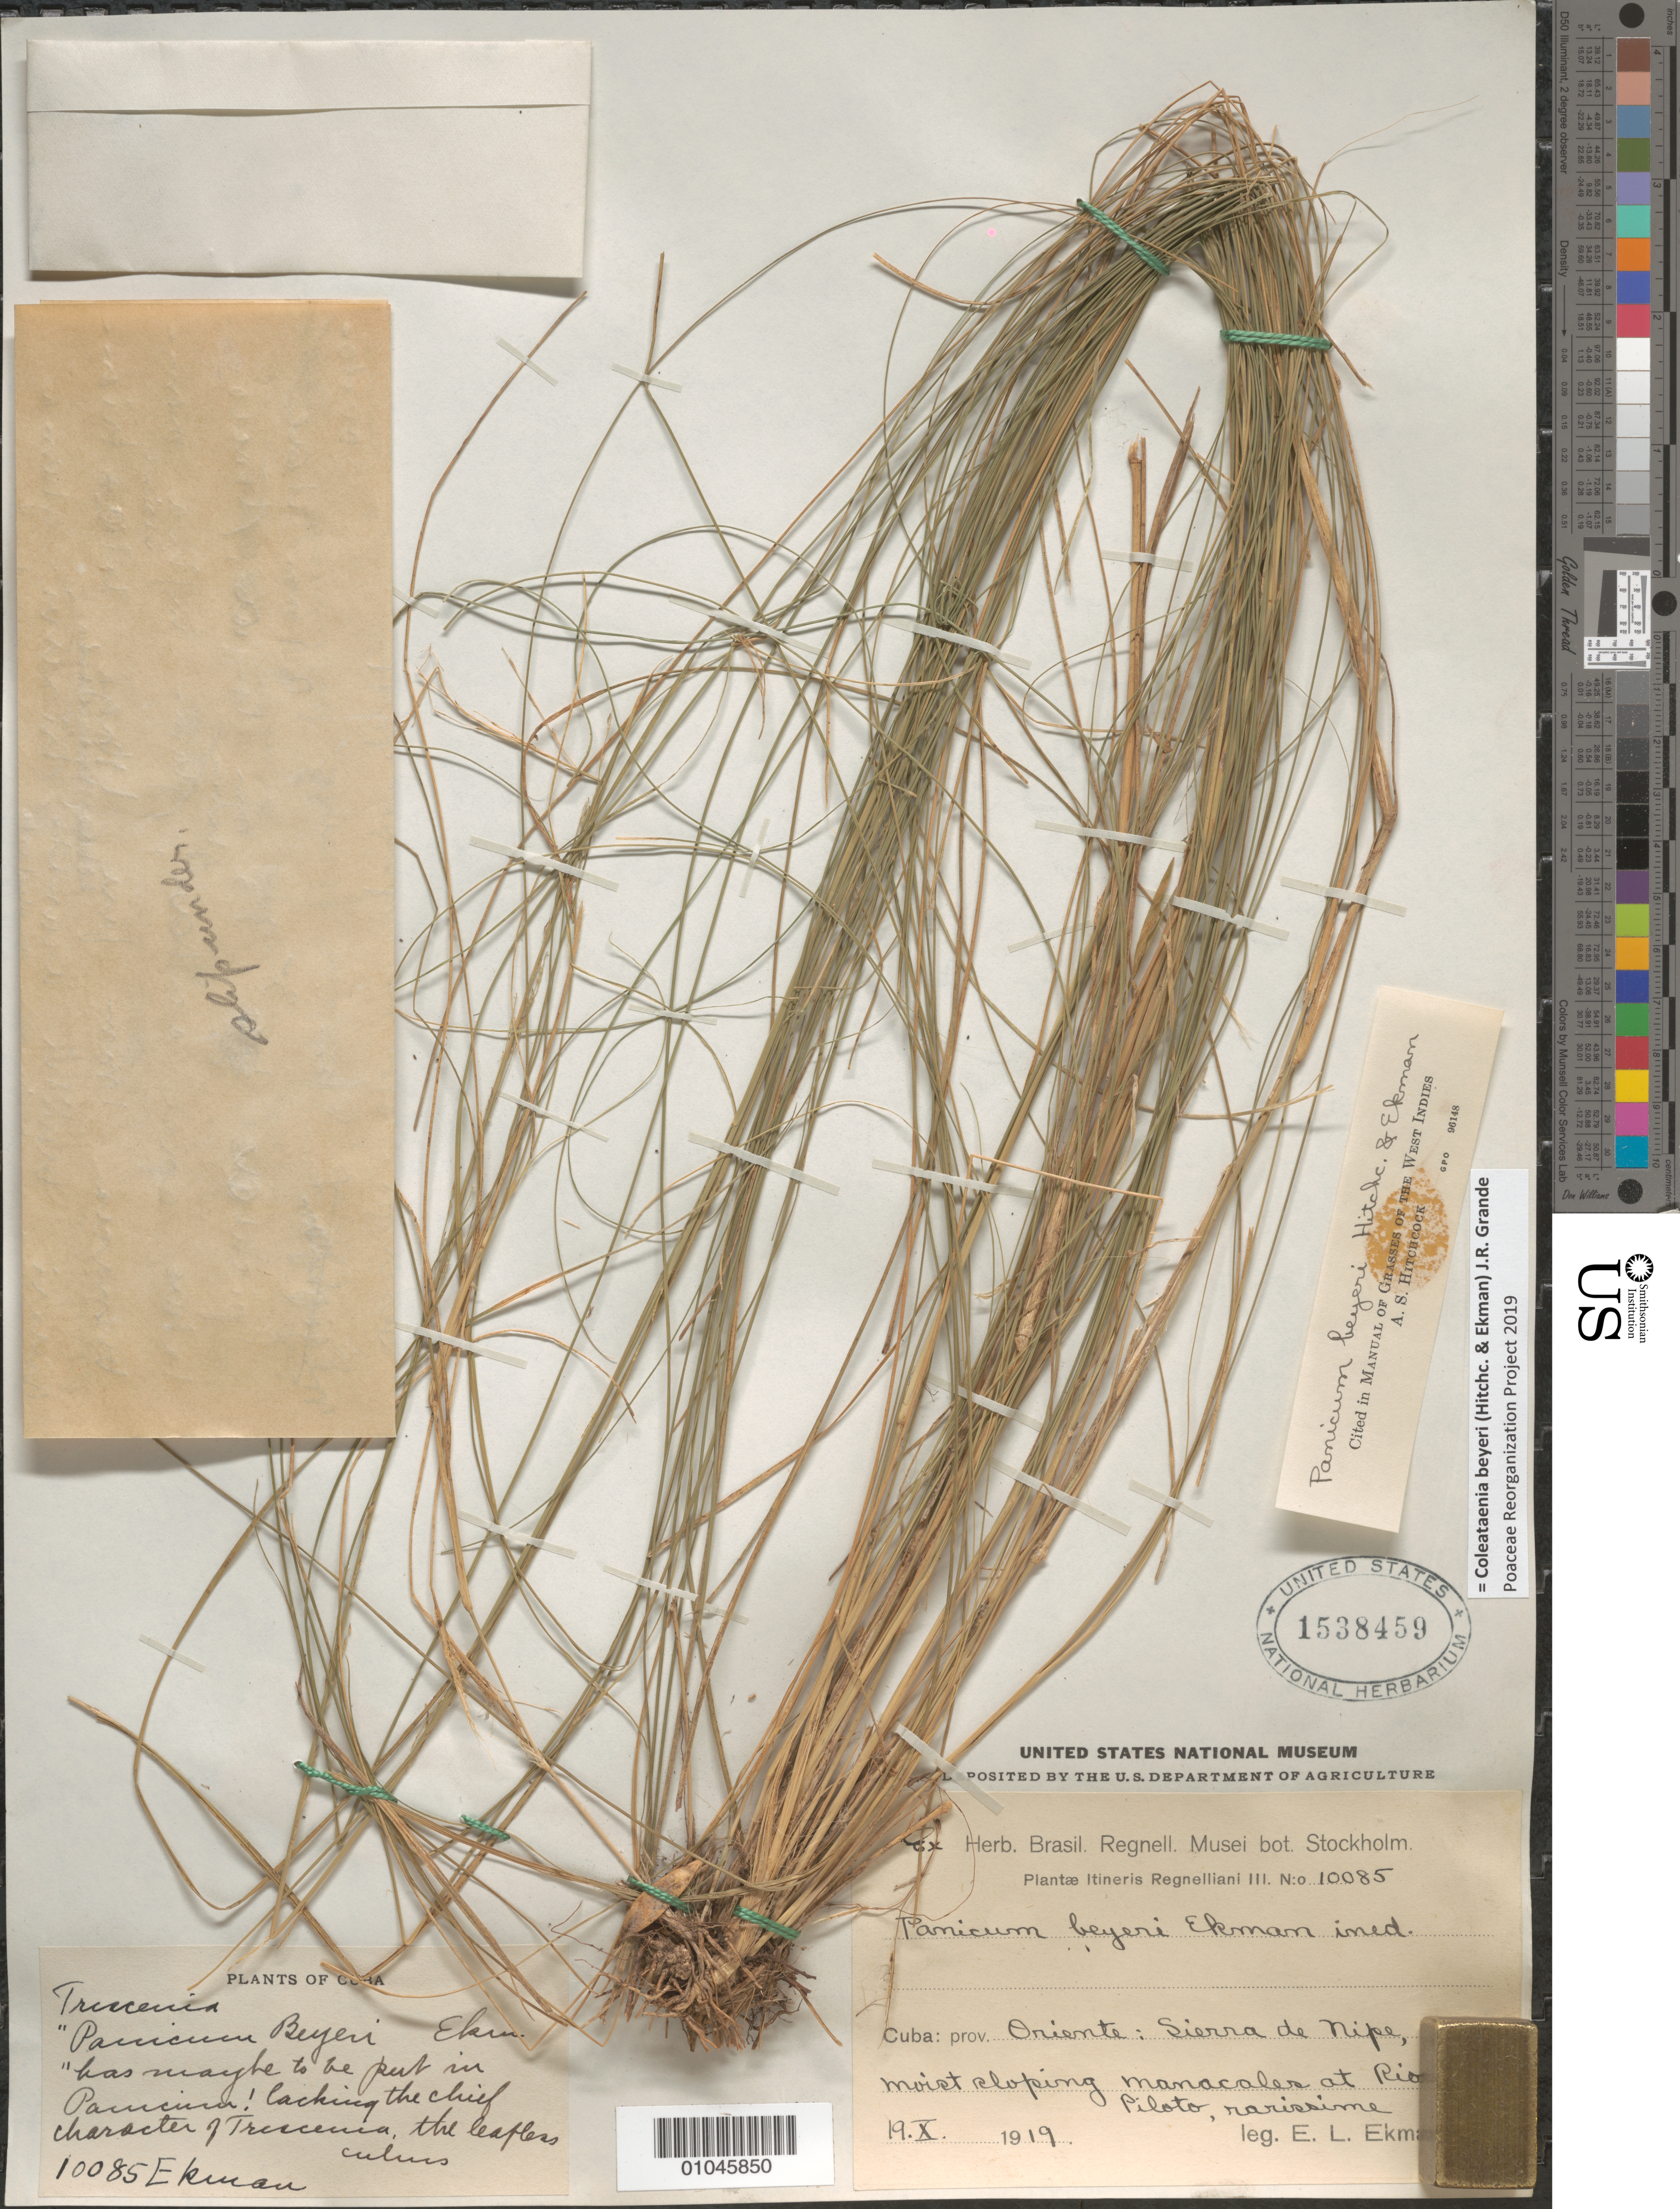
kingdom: Plantae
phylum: Tracheophyta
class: Liliopsida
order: Poales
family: Poaceae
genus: Panicum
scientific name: Panicum beyeri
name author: Hitchc. & Ekman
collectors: E. L. Ekman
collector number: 10085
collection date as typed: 19 Oct 1919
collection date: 1919-10-19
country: Cuba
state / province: Holguín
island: Cuba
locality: Sierra de Nipe, in moist sloping manacalem at Rio Piloto, rarissime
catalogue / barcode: US 1538459